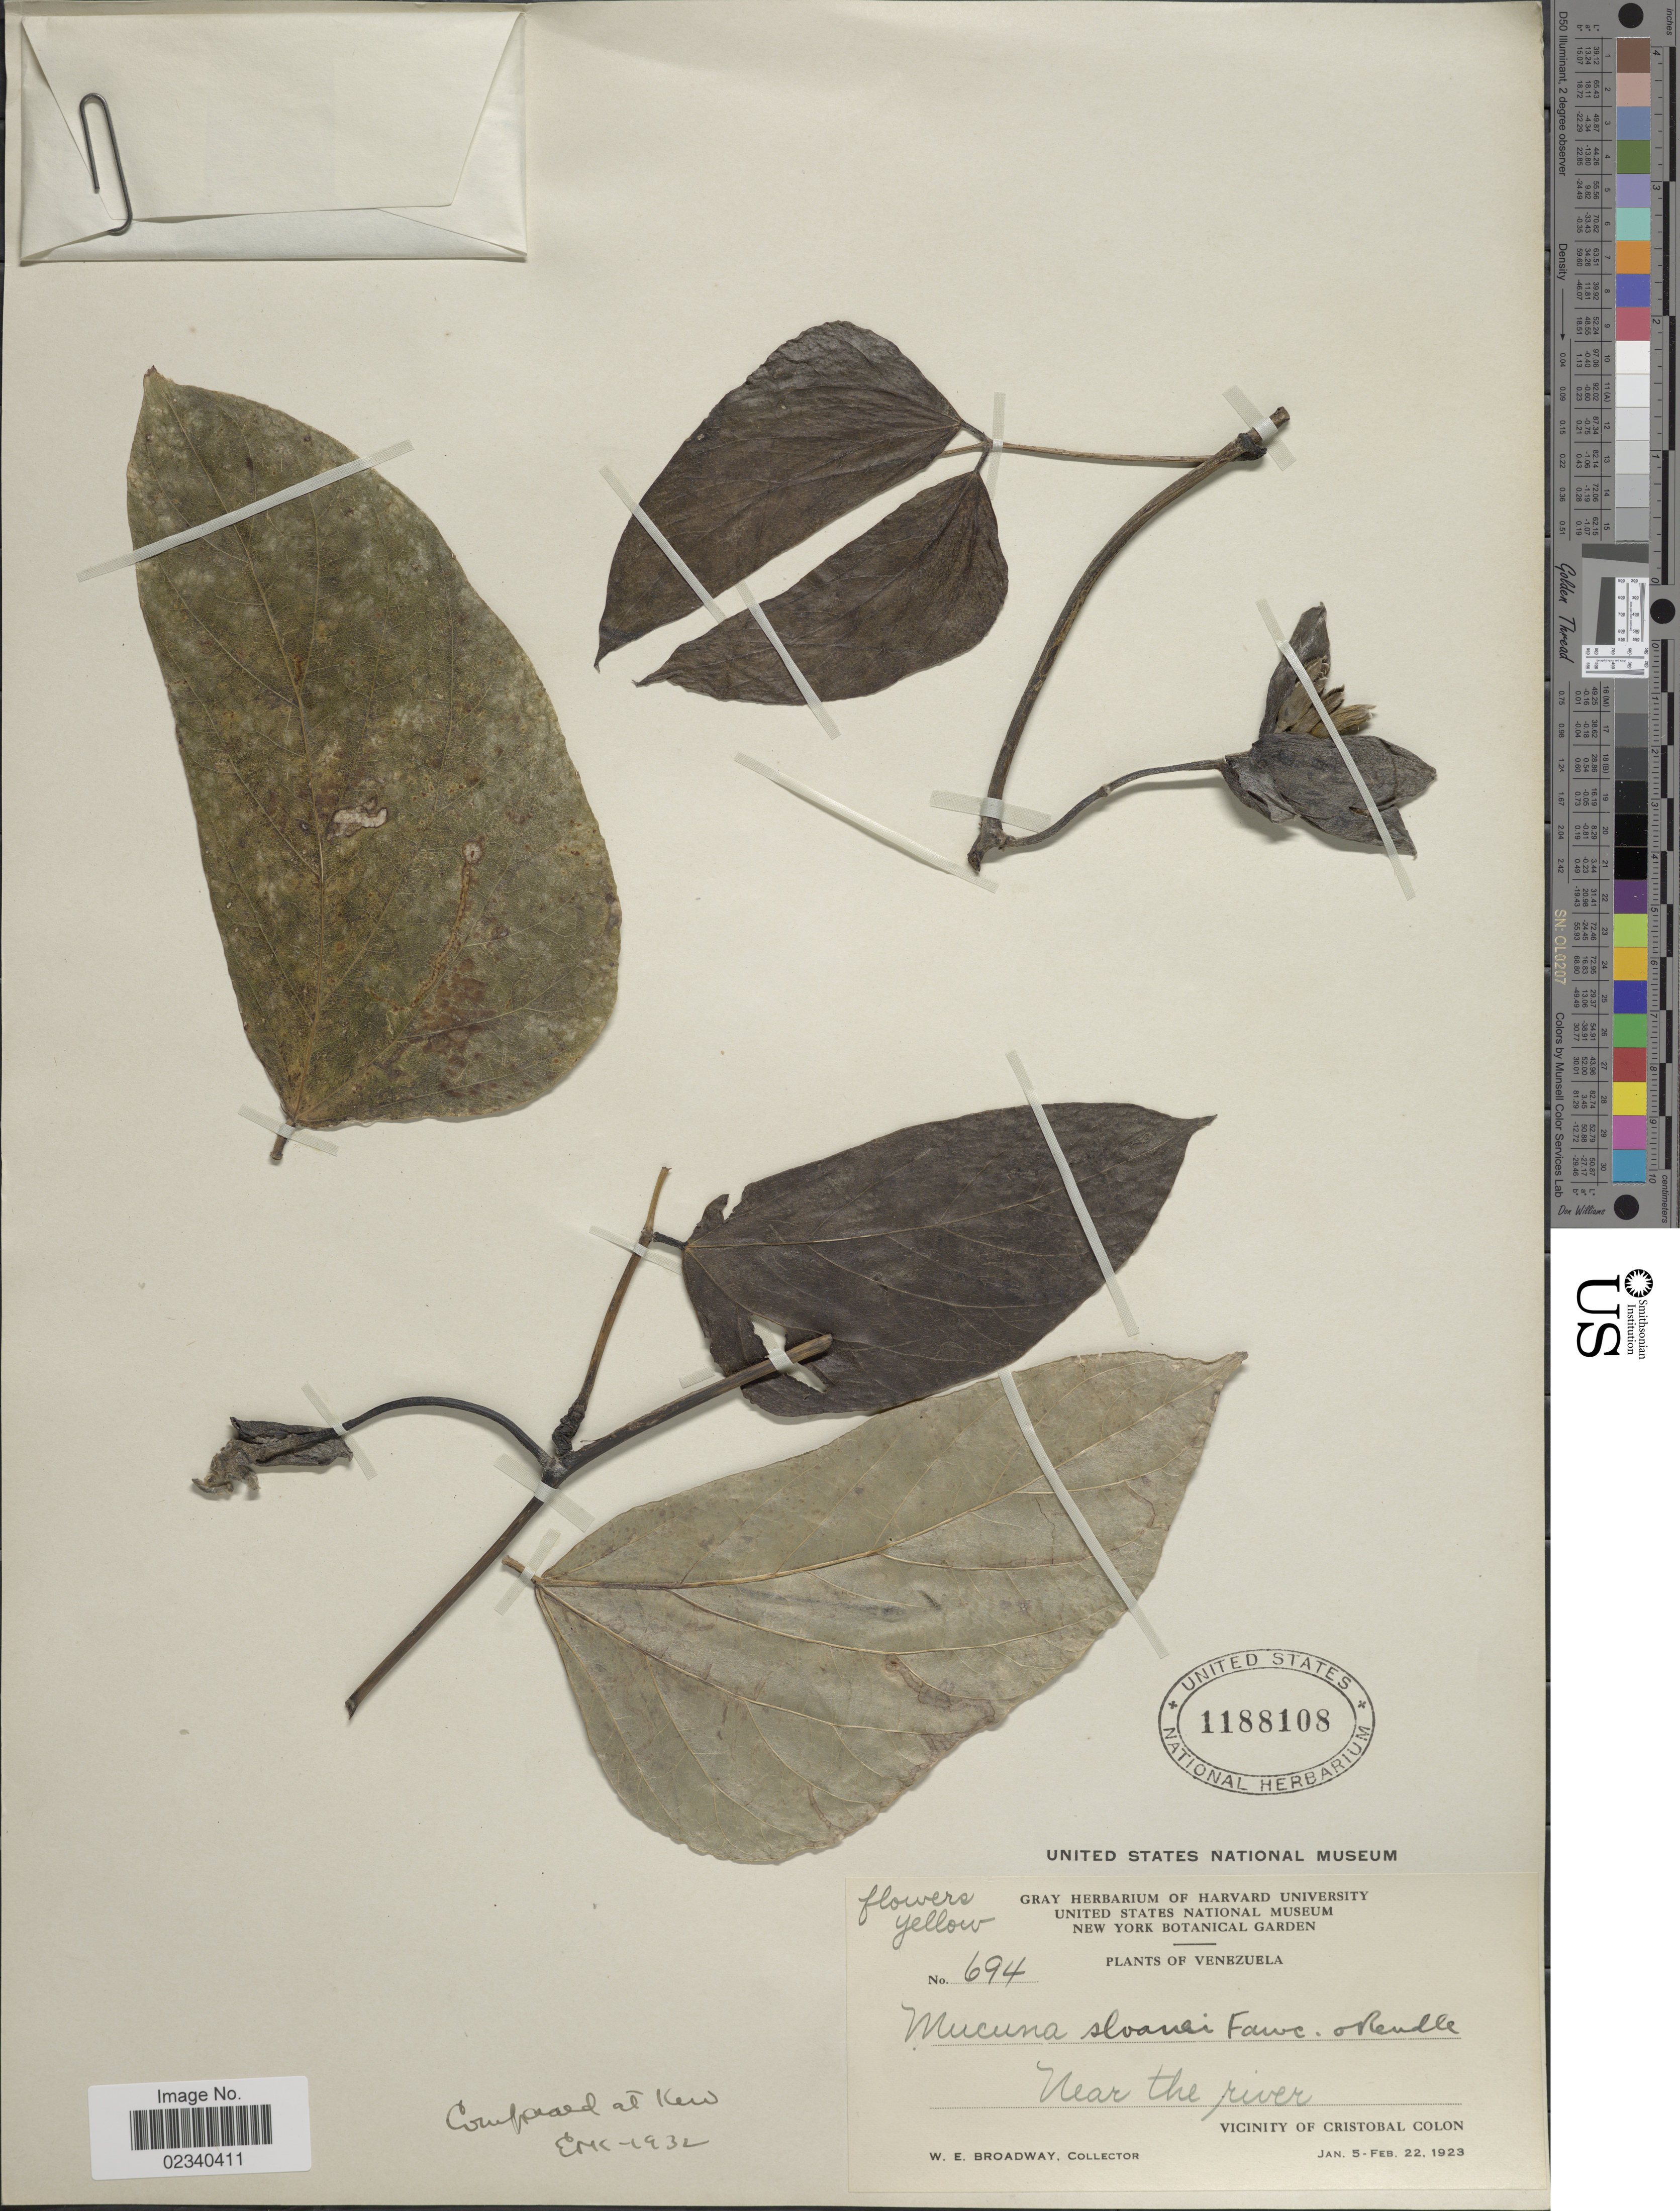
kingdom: Plantae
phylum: Tracheophyta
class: Magnoliopsida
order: Fabales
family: Fabaceae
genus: Mucuna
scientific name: Mucuna sloanei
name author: Fawc. & Rendle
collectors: W. E. Broadway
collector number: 694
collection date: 1923-01-05/1923-02-22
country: Venezuela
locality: Near the river, Vicinity of Cristobal Colon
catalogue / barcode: US 1188108